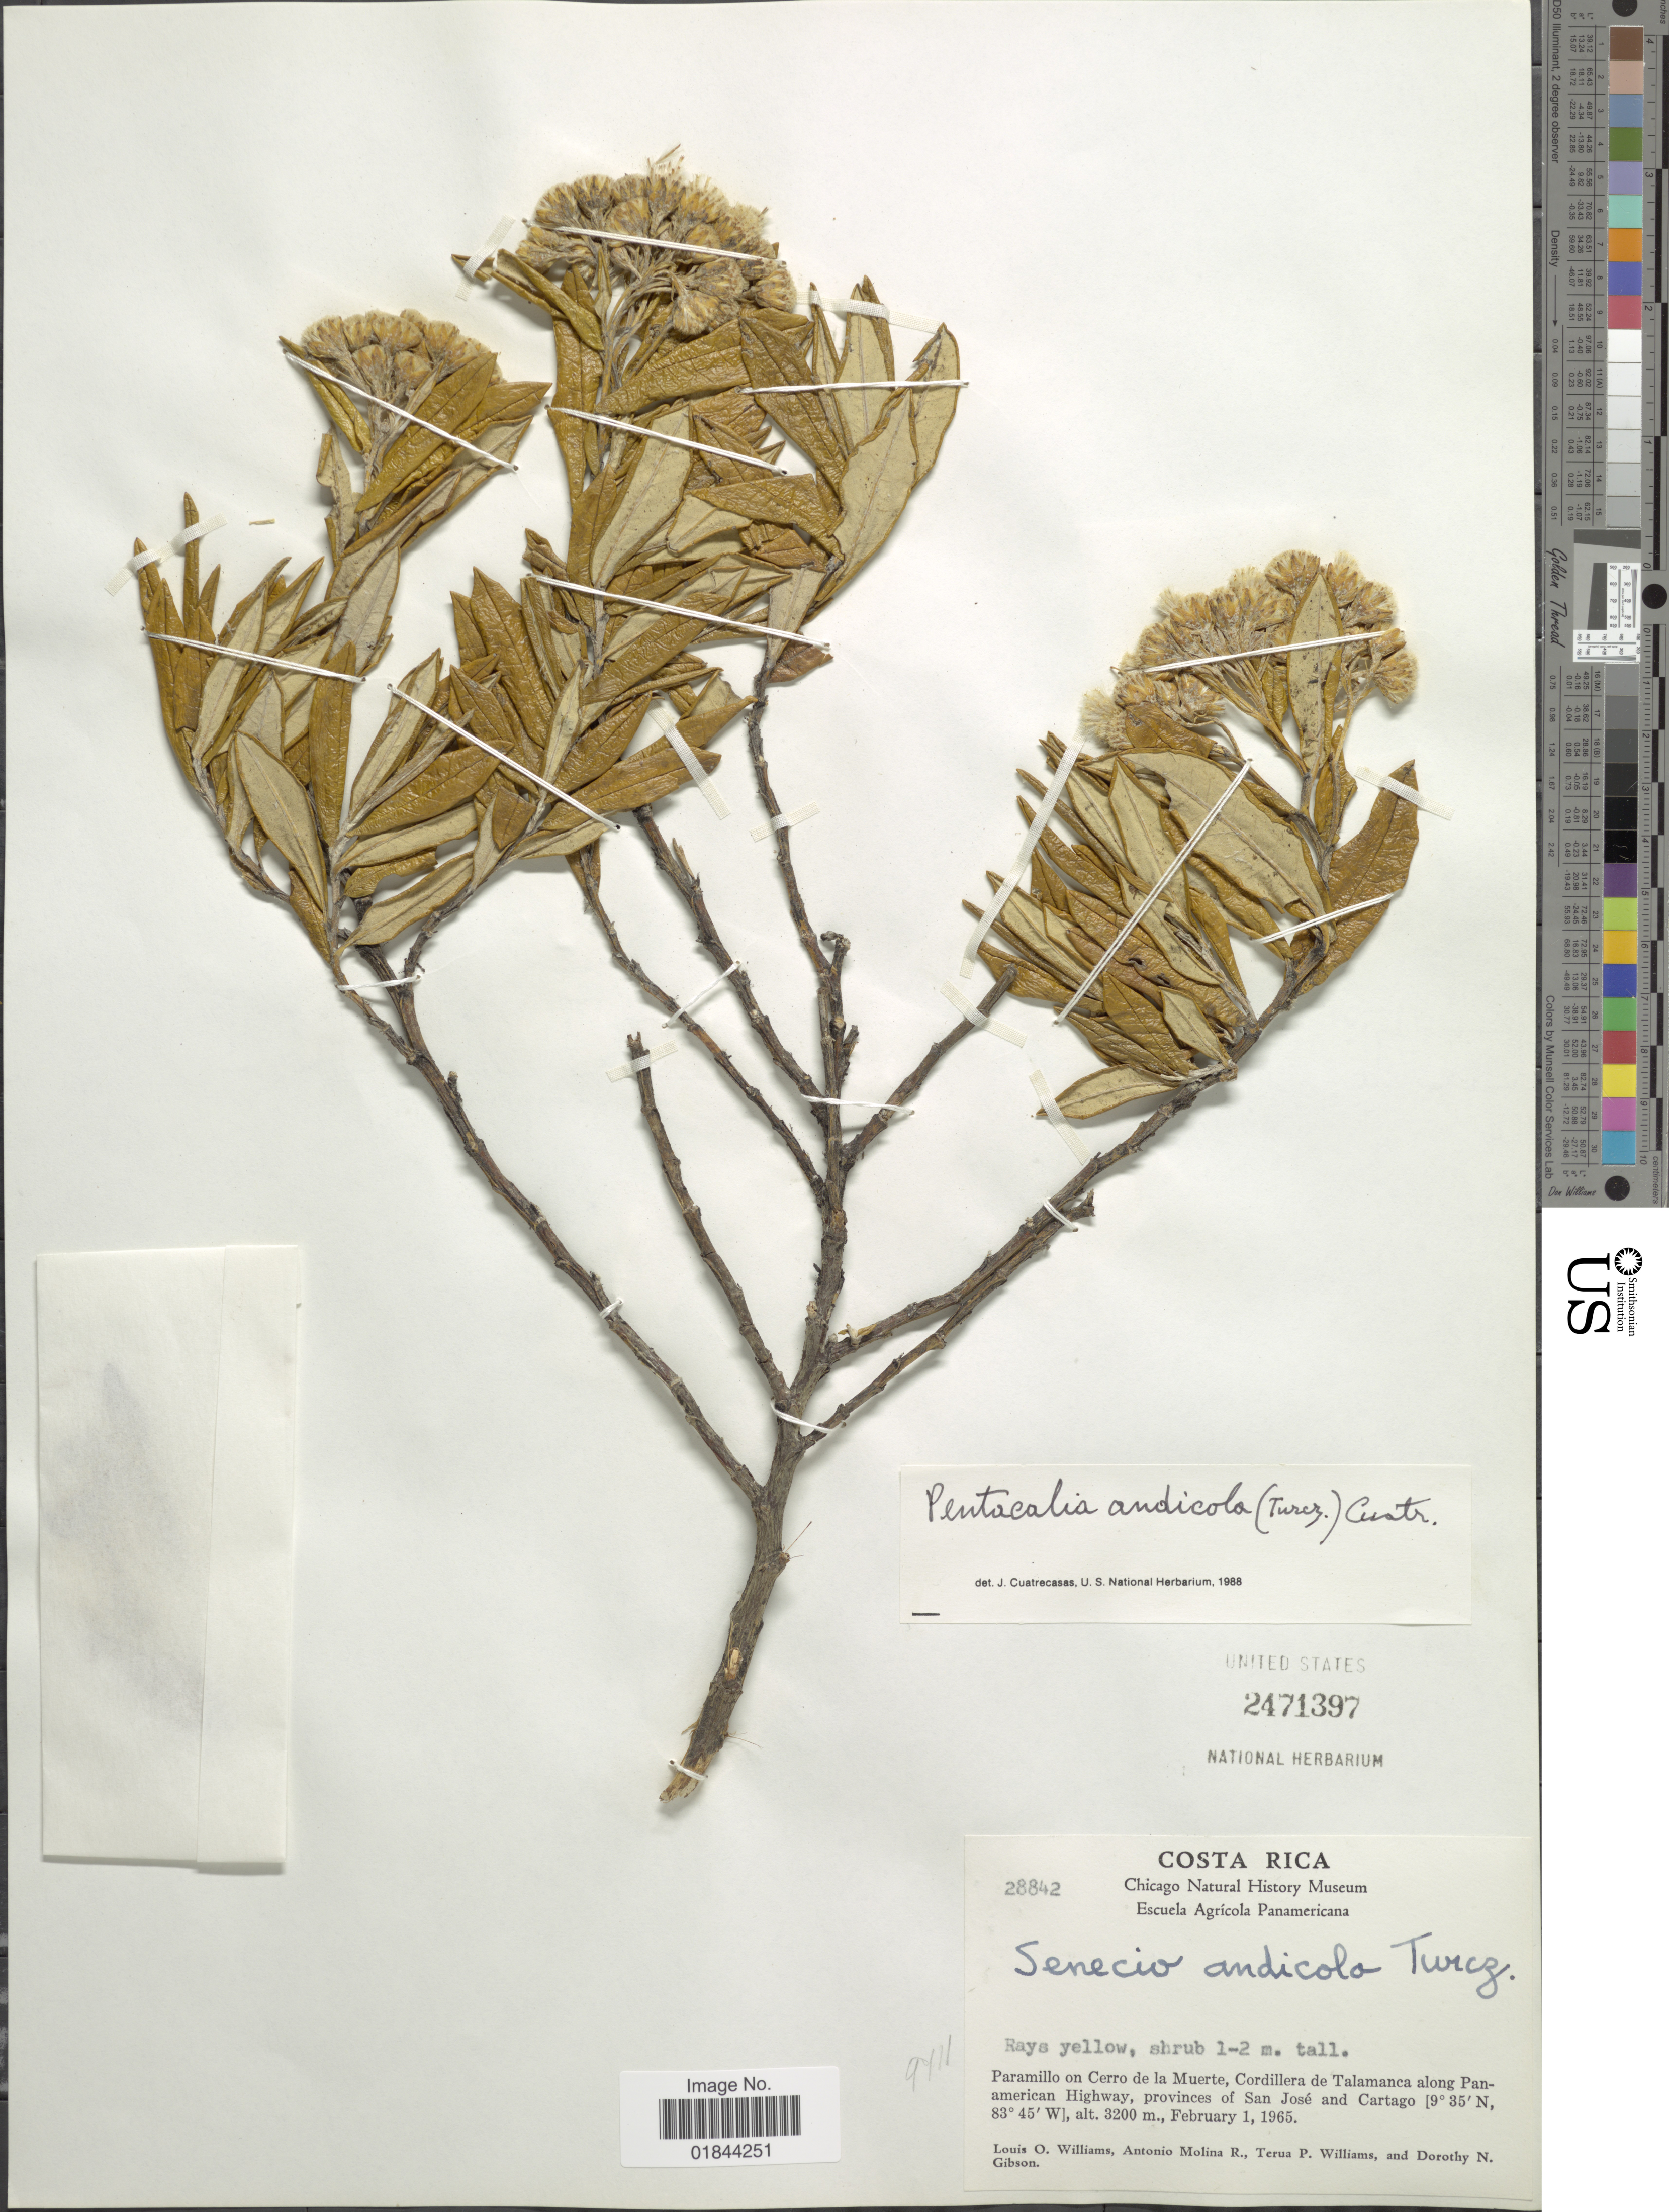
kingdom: Plantae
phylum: Tracheophyta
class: Magnoliopsida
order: Asterales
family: Asteraceae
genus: Pentacalia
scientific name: Pentacalia andicola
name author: (Turcz.) Cuatrec.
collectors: L. O. Williams, A. Molina R., T. P. Williams & D. N. Gibson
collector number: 28842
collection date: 1965-02-01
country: Costa Rica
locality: Paramillo on Cerro de la Muerte, Cordillera de Talamanca along Panamerican Highway, provinces of San Jose and Cartago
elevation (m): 3200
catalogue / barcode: US 2471397